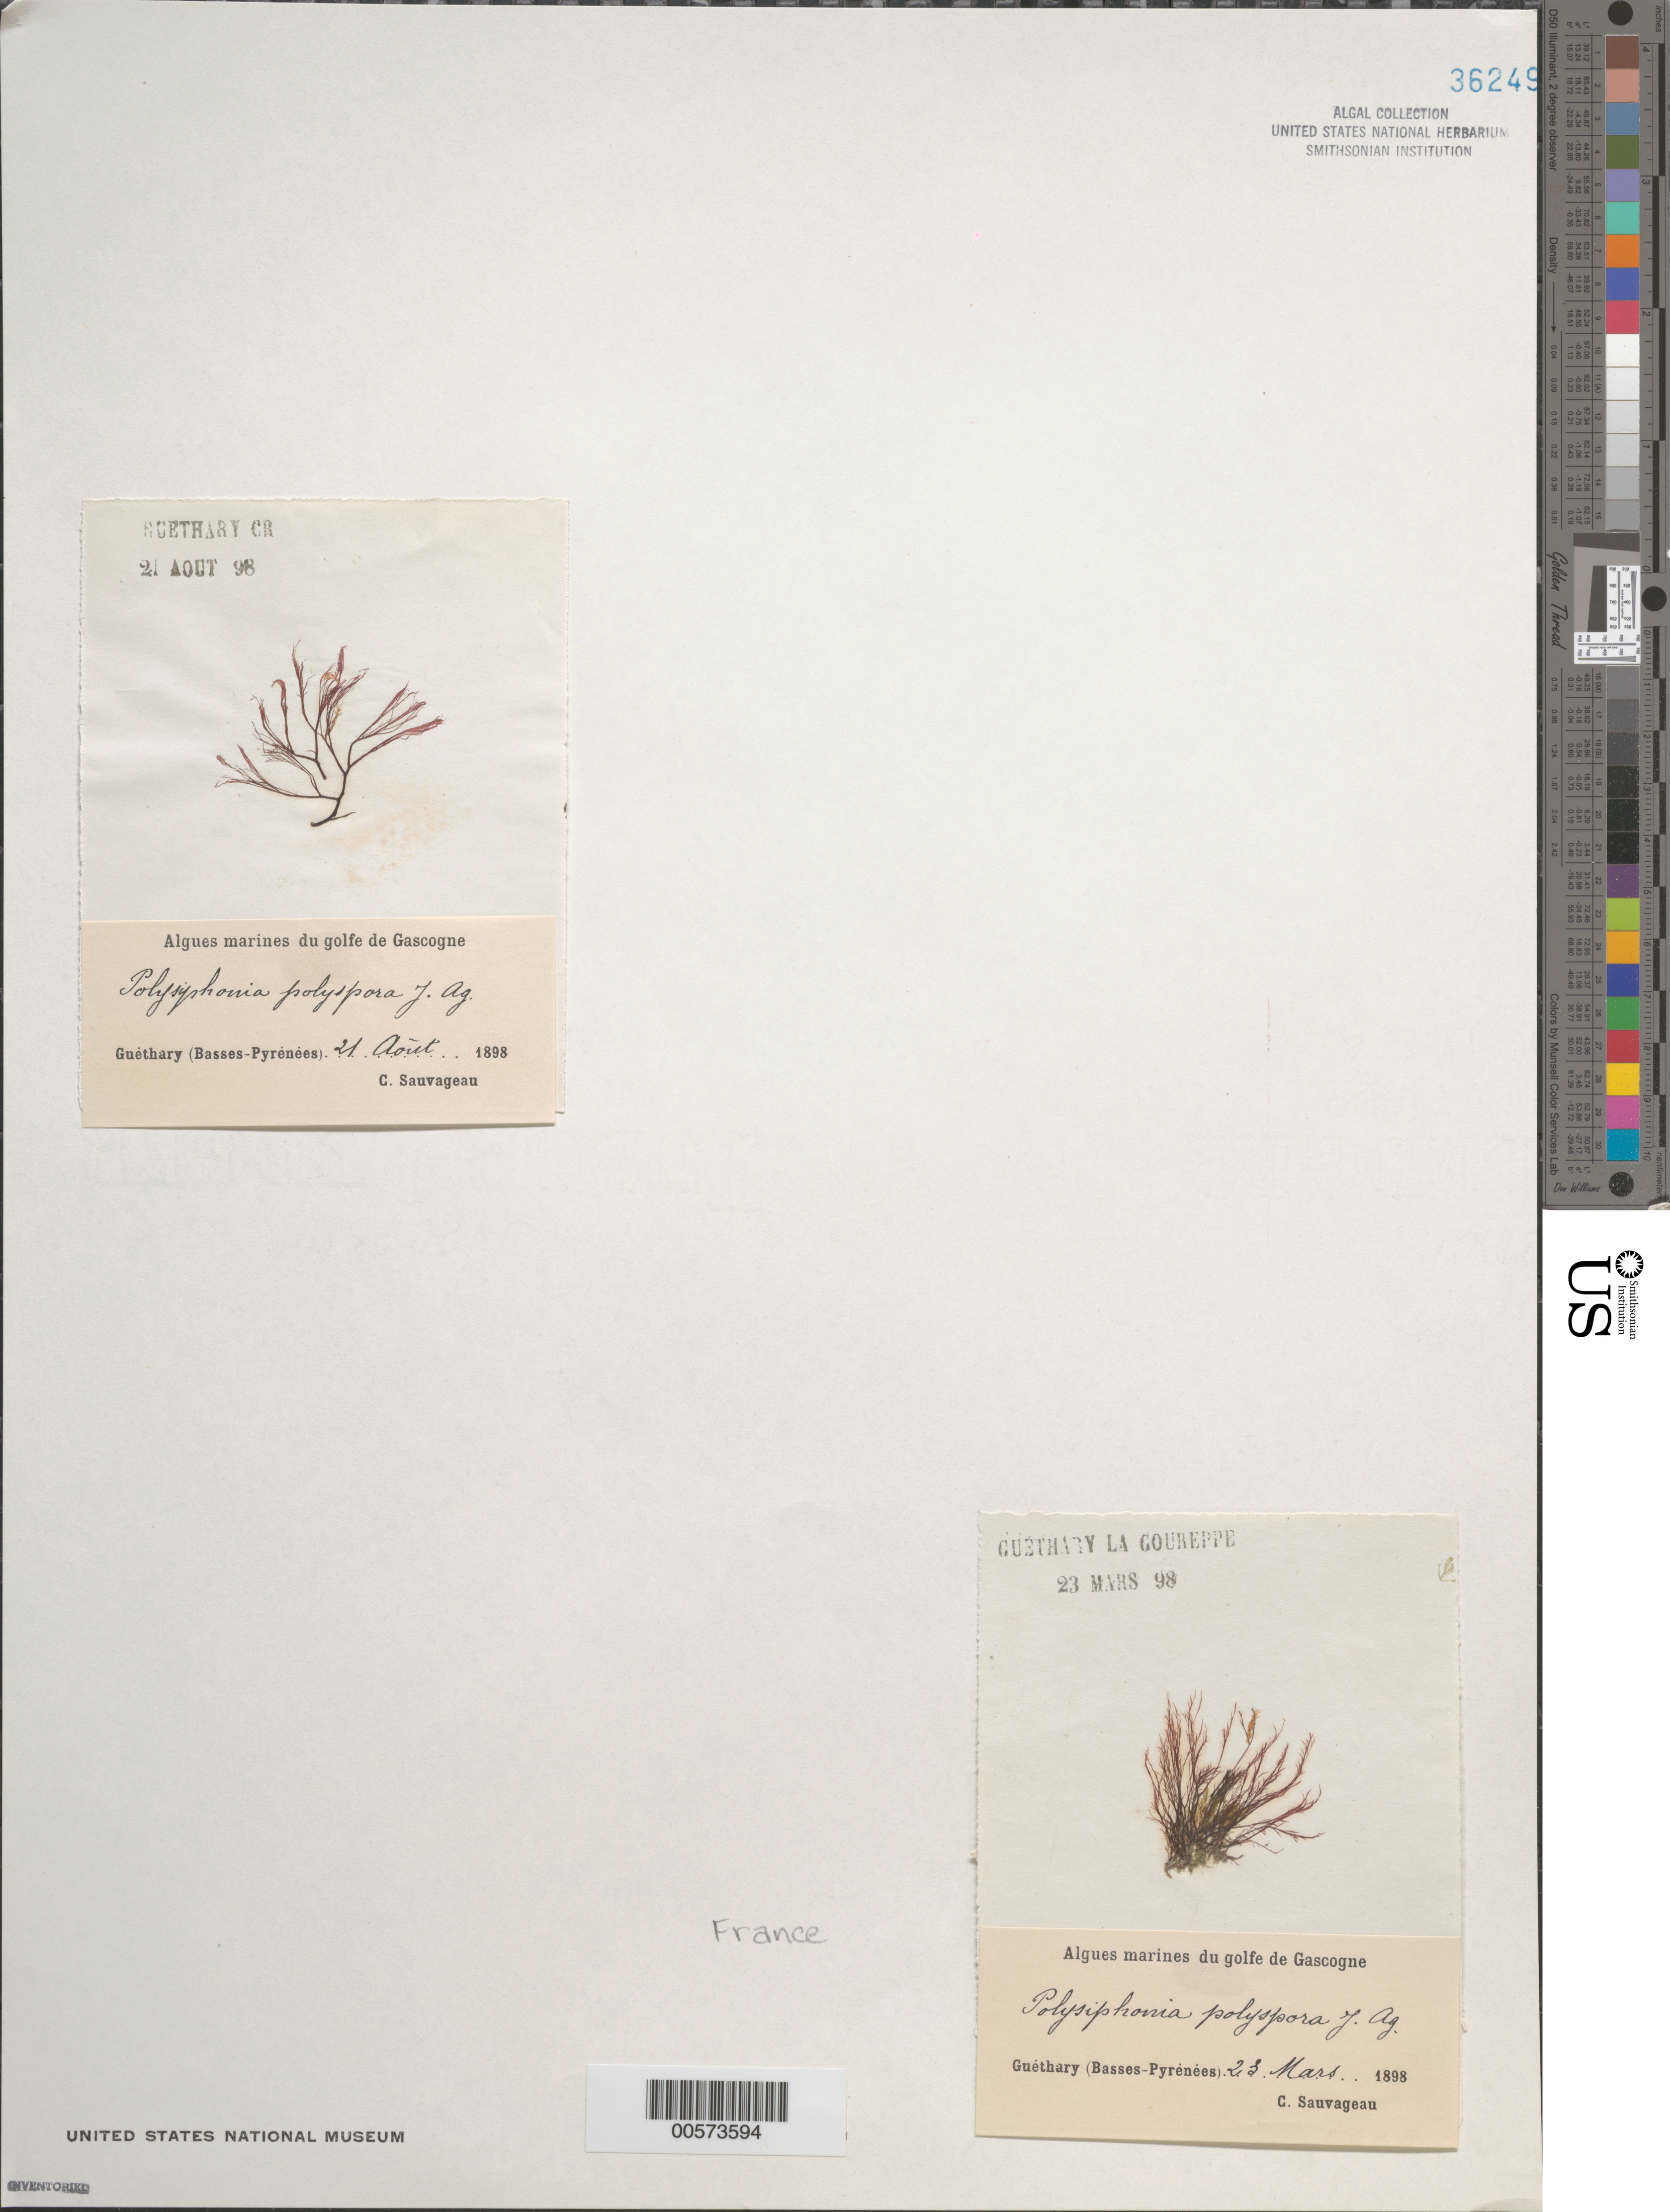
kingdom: Plantae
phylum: Rhodophyta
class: Florideophyceae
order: Ceramiales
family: Rhodomelaceae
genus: Polysiphonia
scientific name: Polysiphonia polyspora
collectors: C. F. Sauvageau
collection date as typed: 23 Mar 1898 AND 21 Aug 1898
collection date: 1898-03-23,1898-08-21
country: France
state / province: Nouvelle-Aquitaine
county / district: Pyrénées-Atlantiques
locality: Guethary La Goureppe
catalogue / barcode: US 36249